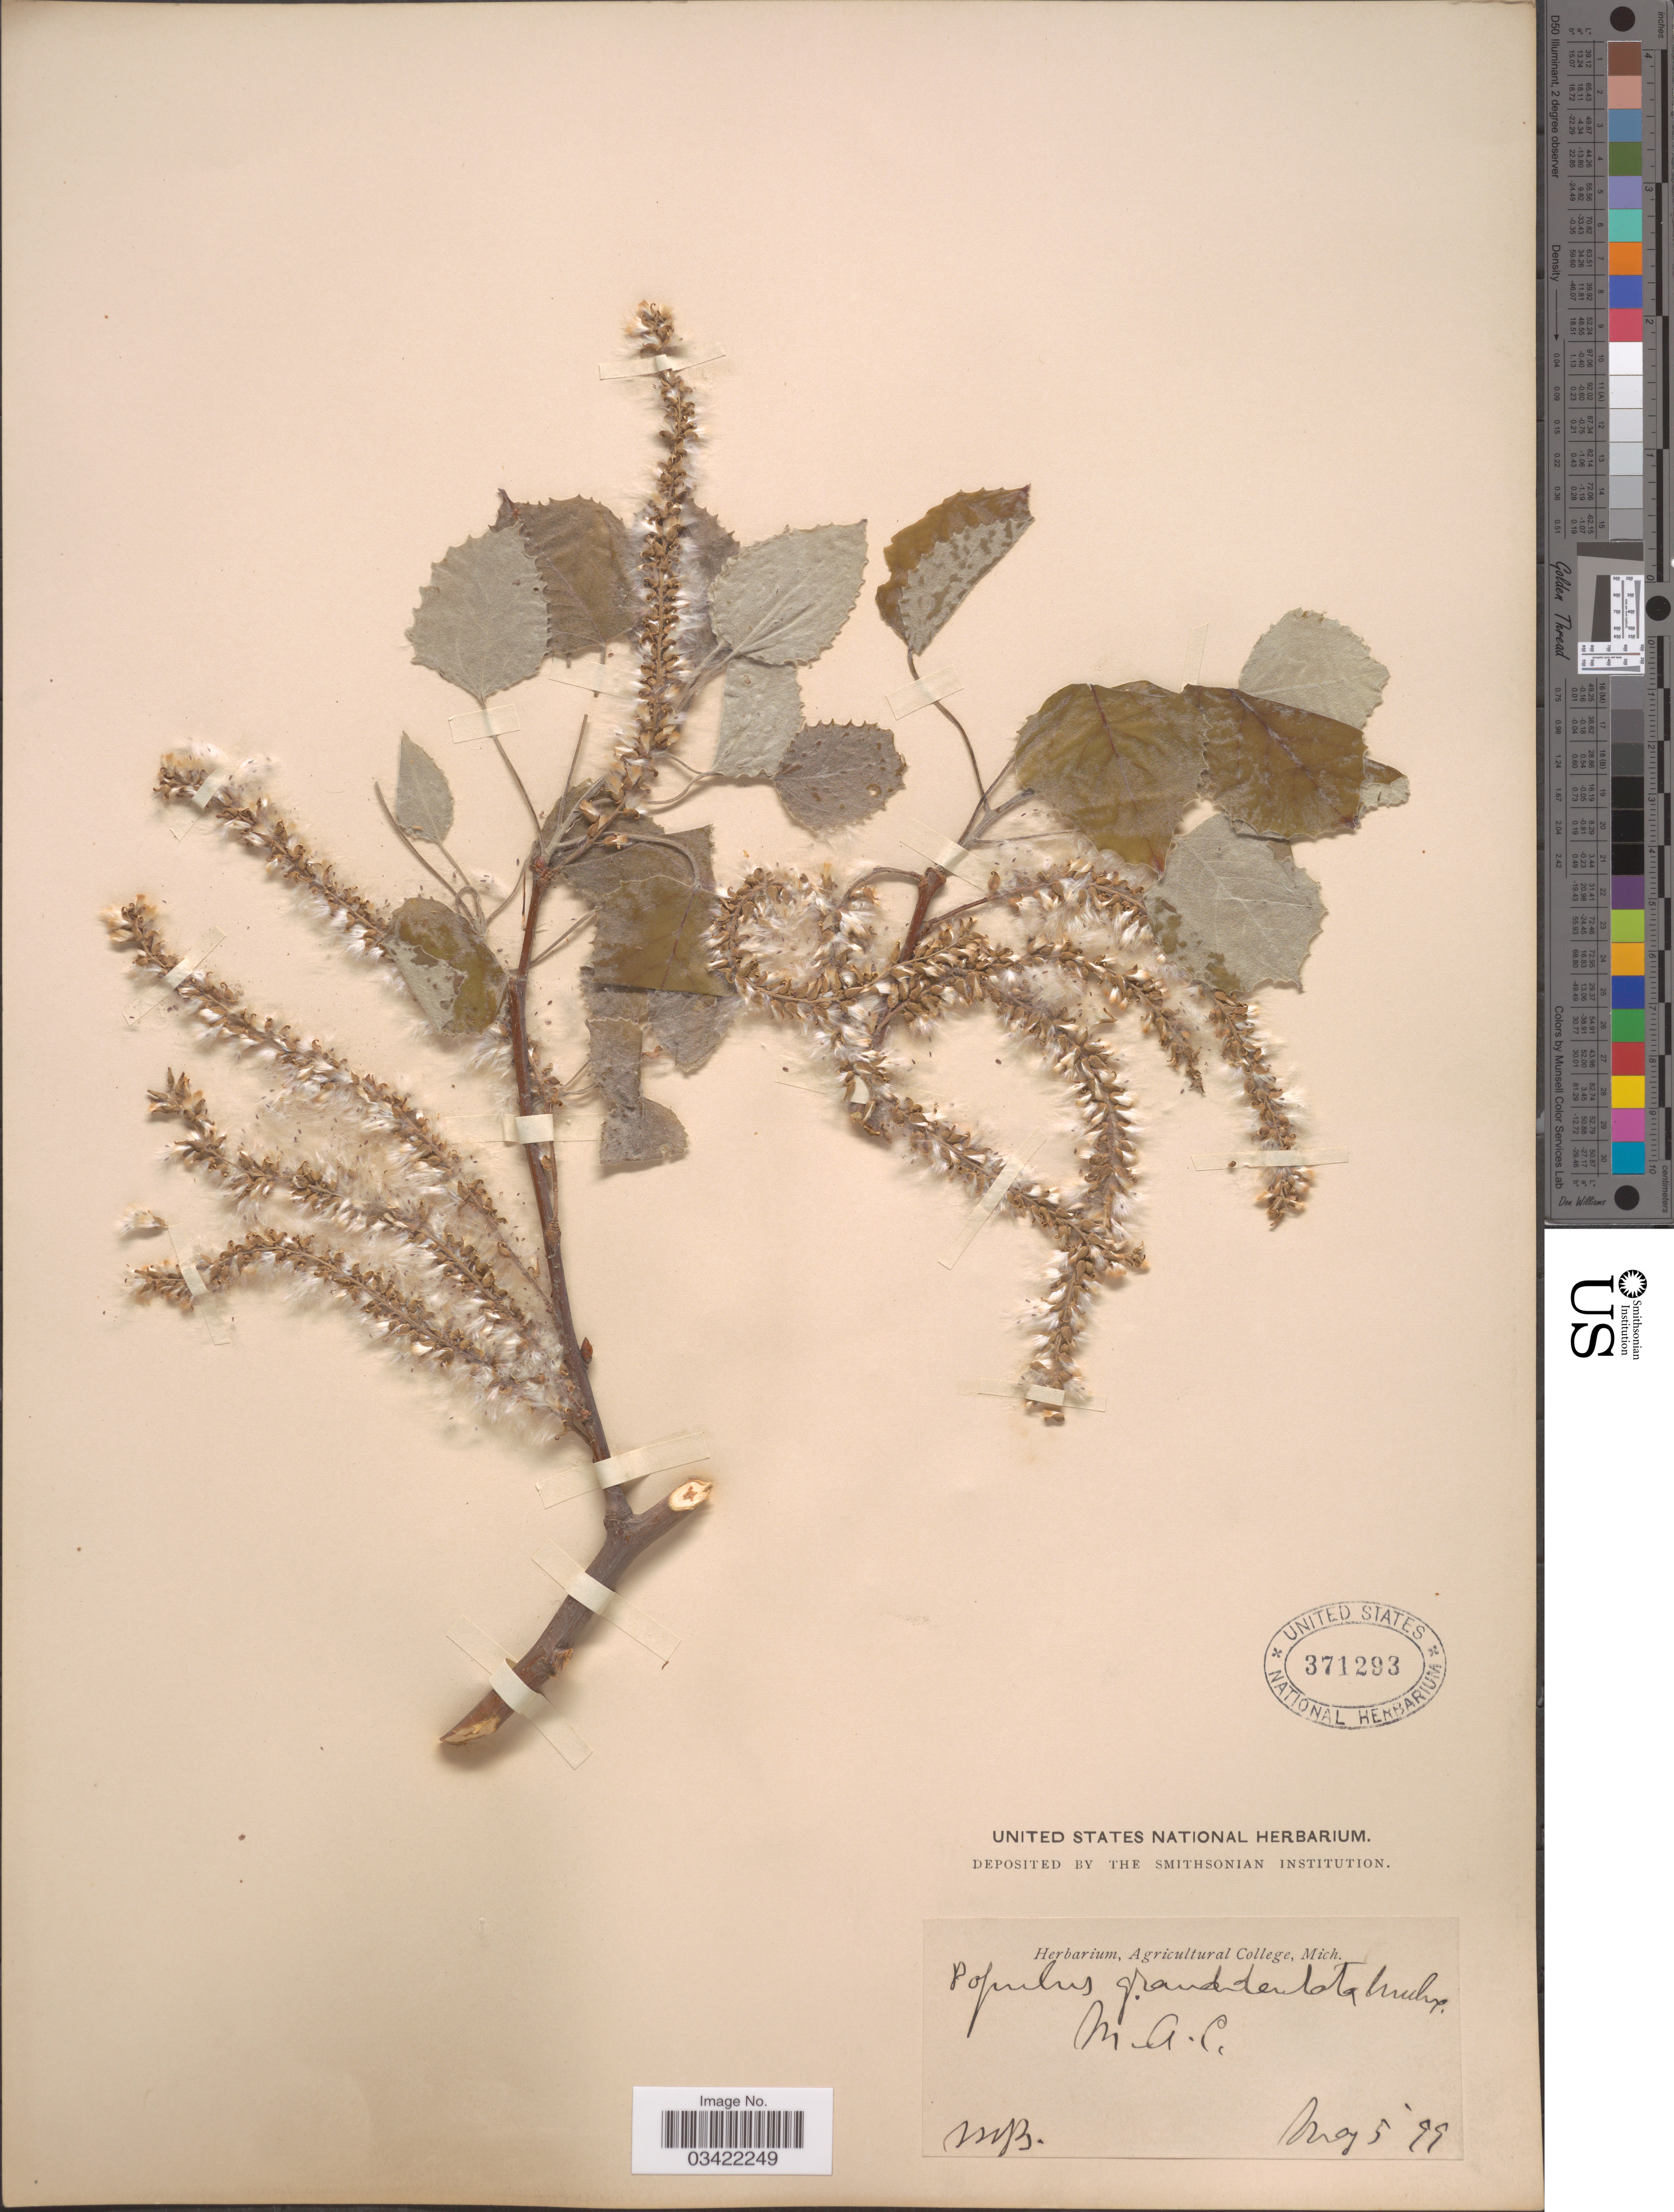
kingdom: Plantae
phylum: Tracheophyta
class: Magnoliopsida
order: Malpighiales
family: Salicaceae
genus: Populus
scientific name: Populus grandidentata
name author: Michx.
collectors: M. J. B.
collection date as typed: Transcribed d/m/y: 5/8/99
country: United States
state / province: Michigan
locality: M. A. C.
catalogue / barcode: US 371293